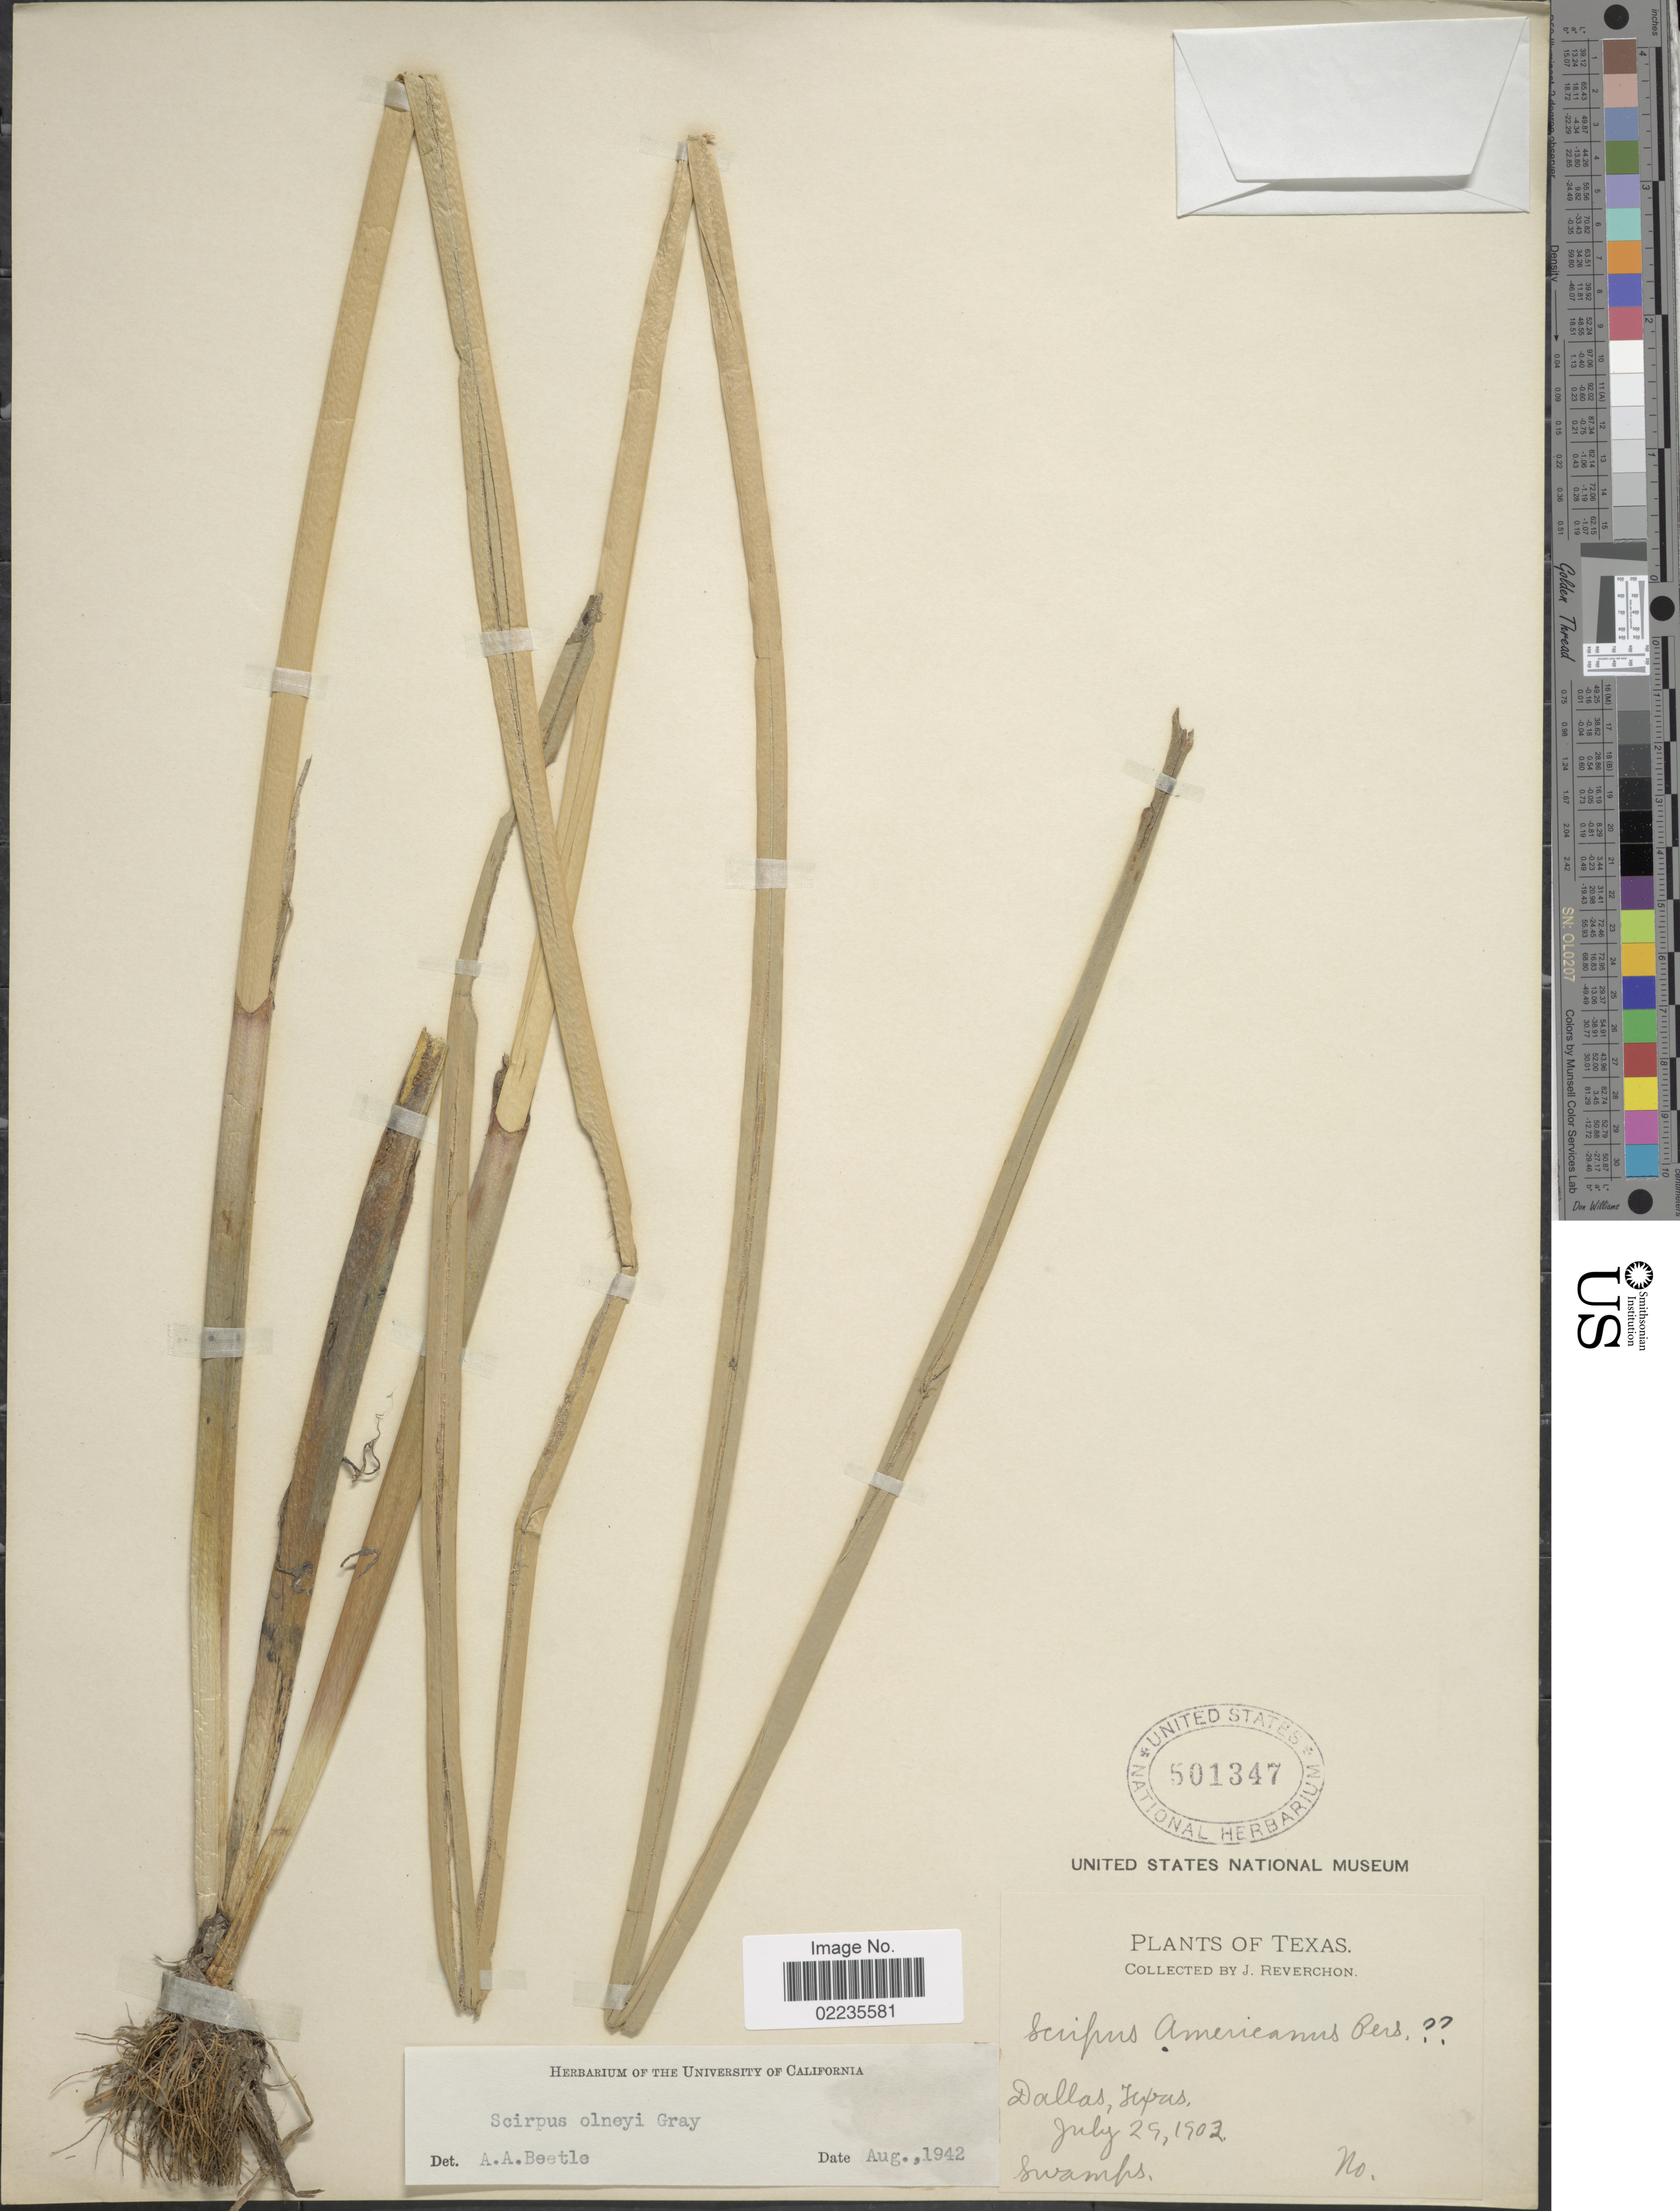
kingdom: Plantae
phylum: Tracheophyta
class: Liliopsida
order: Poales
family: Cyperaceae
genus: Schoenoplectus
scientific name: Schoenoplectus americanus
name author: (Pers.) Volkart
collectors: J. Reverchon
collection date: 1902-07-29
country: United States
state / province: Texas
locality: Dallas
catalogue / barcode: US 501347